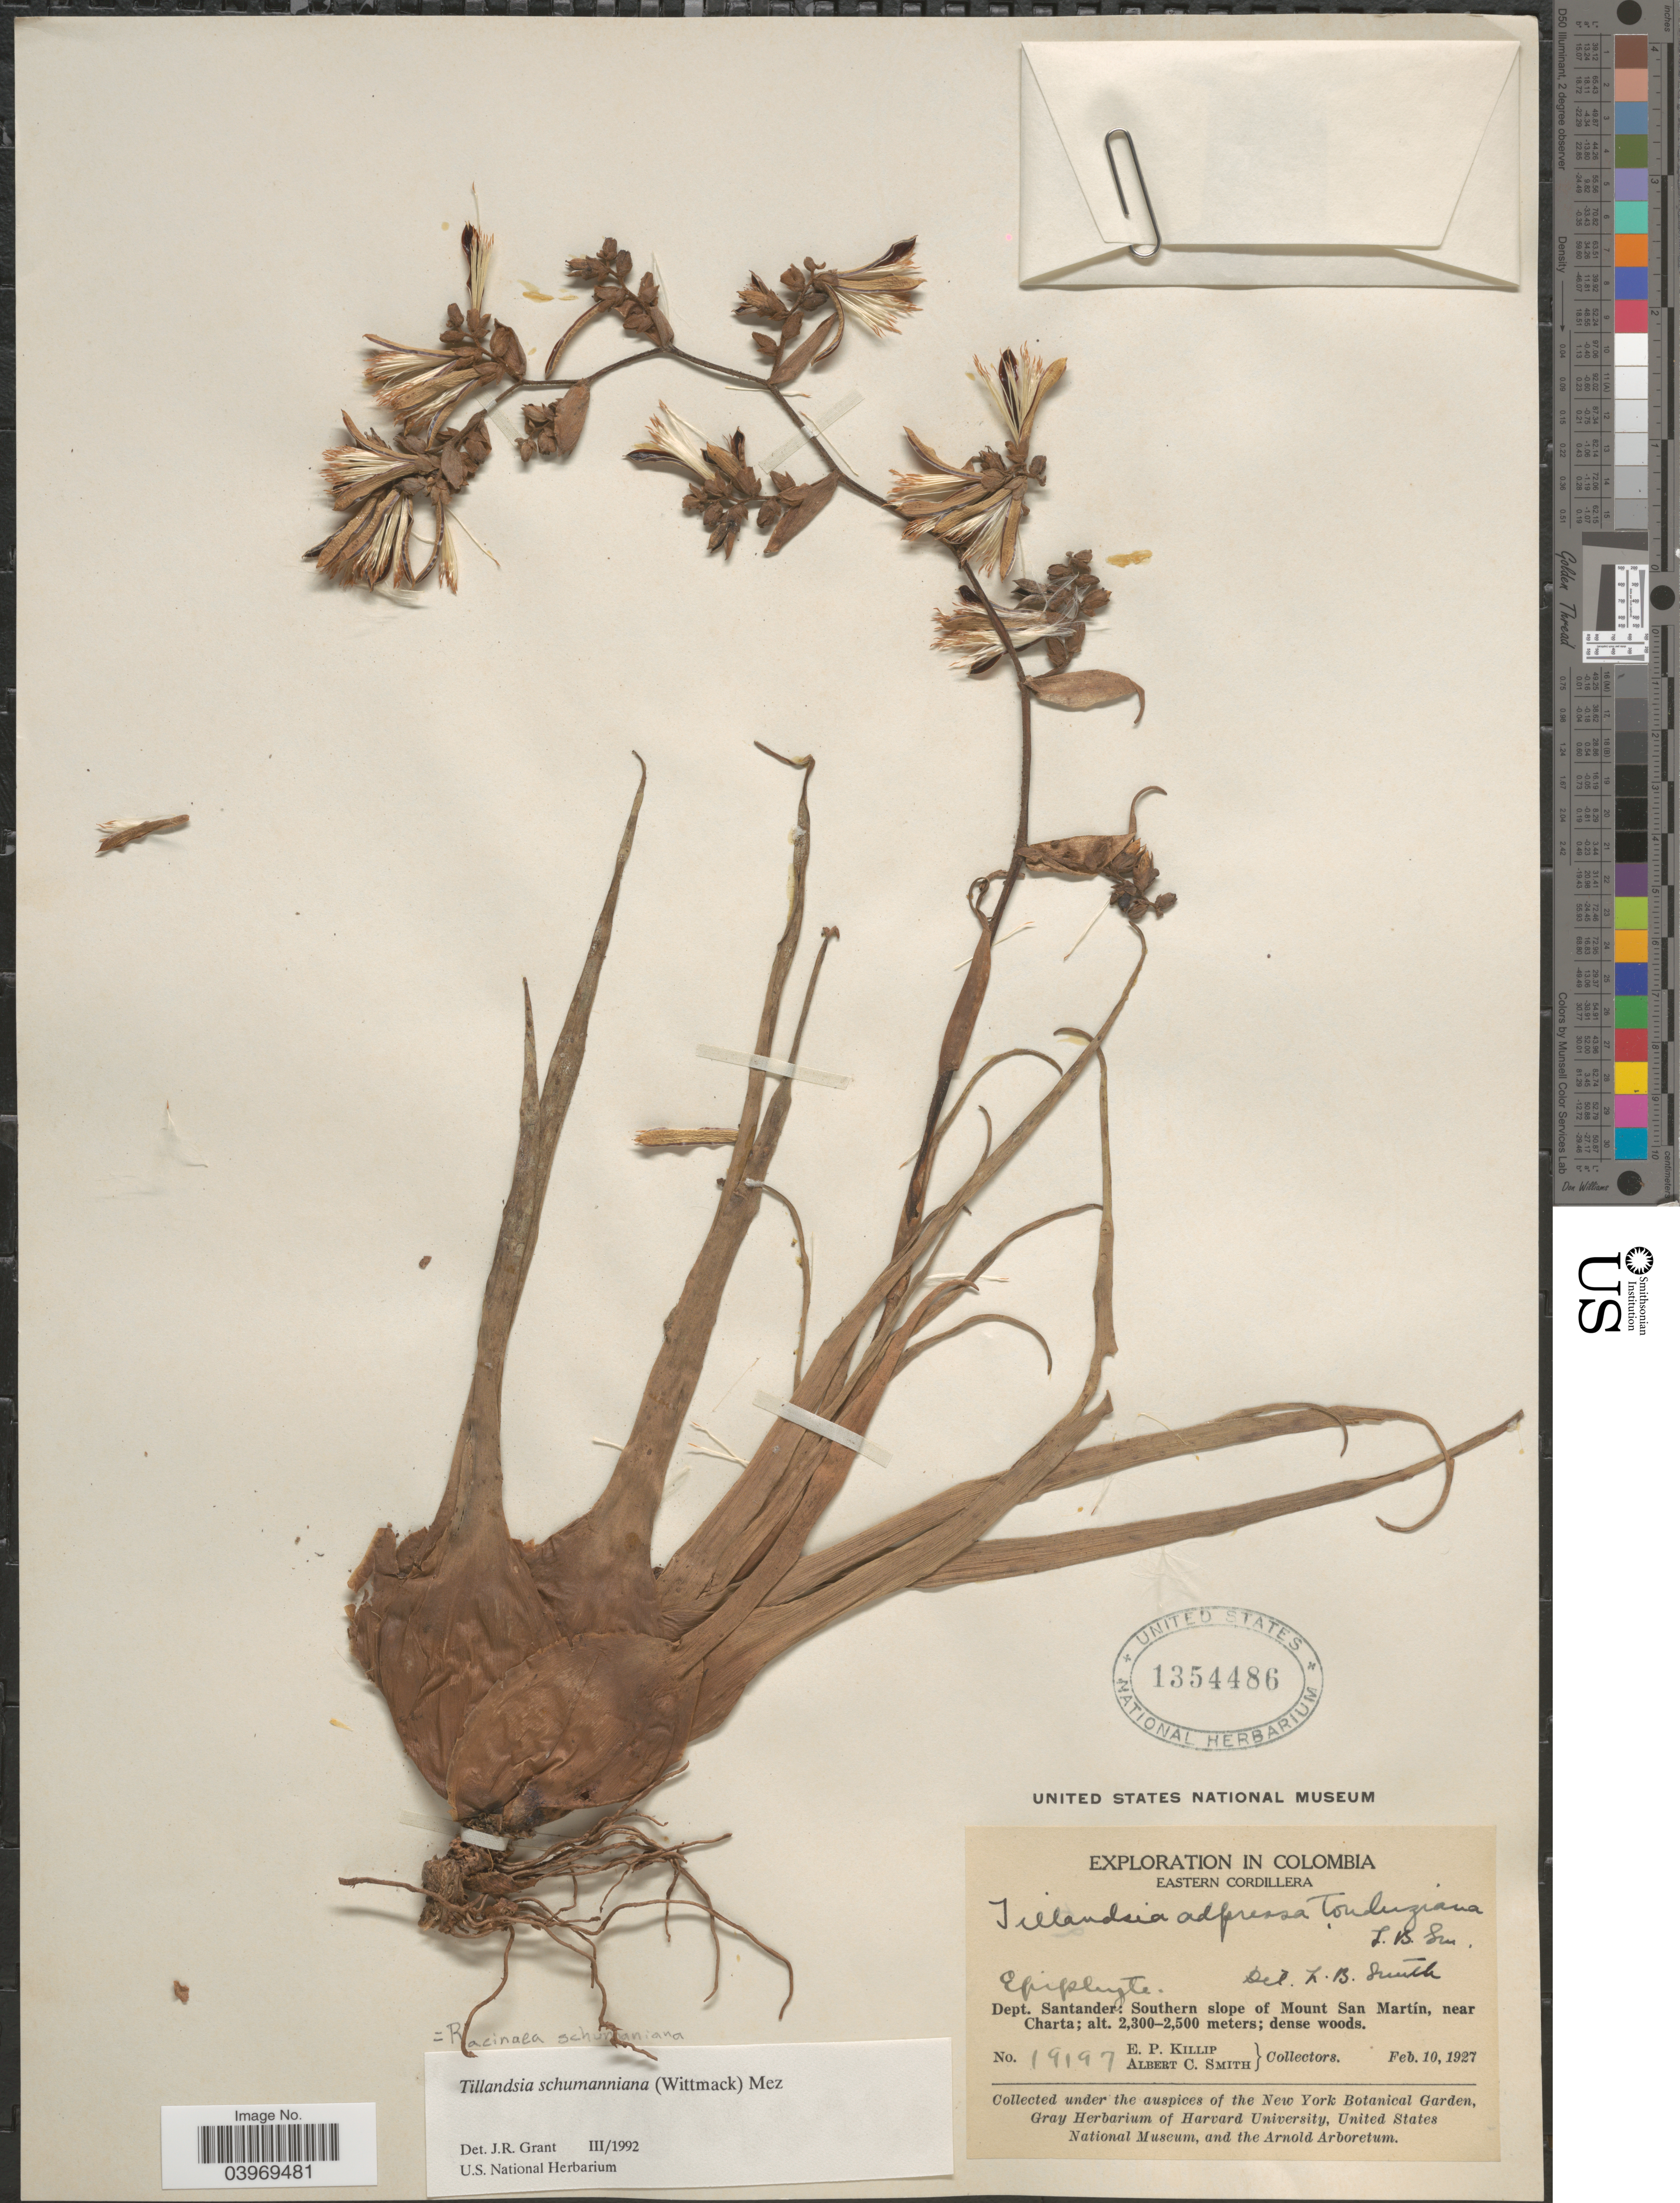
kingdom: Plantae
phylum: Tracheophyta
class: Liliopsida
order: Poales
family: Bromeliaceae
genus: Racinaea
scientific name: Racinaea schumanniana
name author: (Wittm.) J.R. Grant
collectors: E. P. Killip & A. C. Smith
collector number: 19197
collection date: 1927-02-10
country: Colombia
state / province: Santander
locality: Eastern Cordillera. Dept. Santander: Southern slope of Mount San Martín, near Charta.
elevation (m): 2300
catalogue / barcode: US 1354486